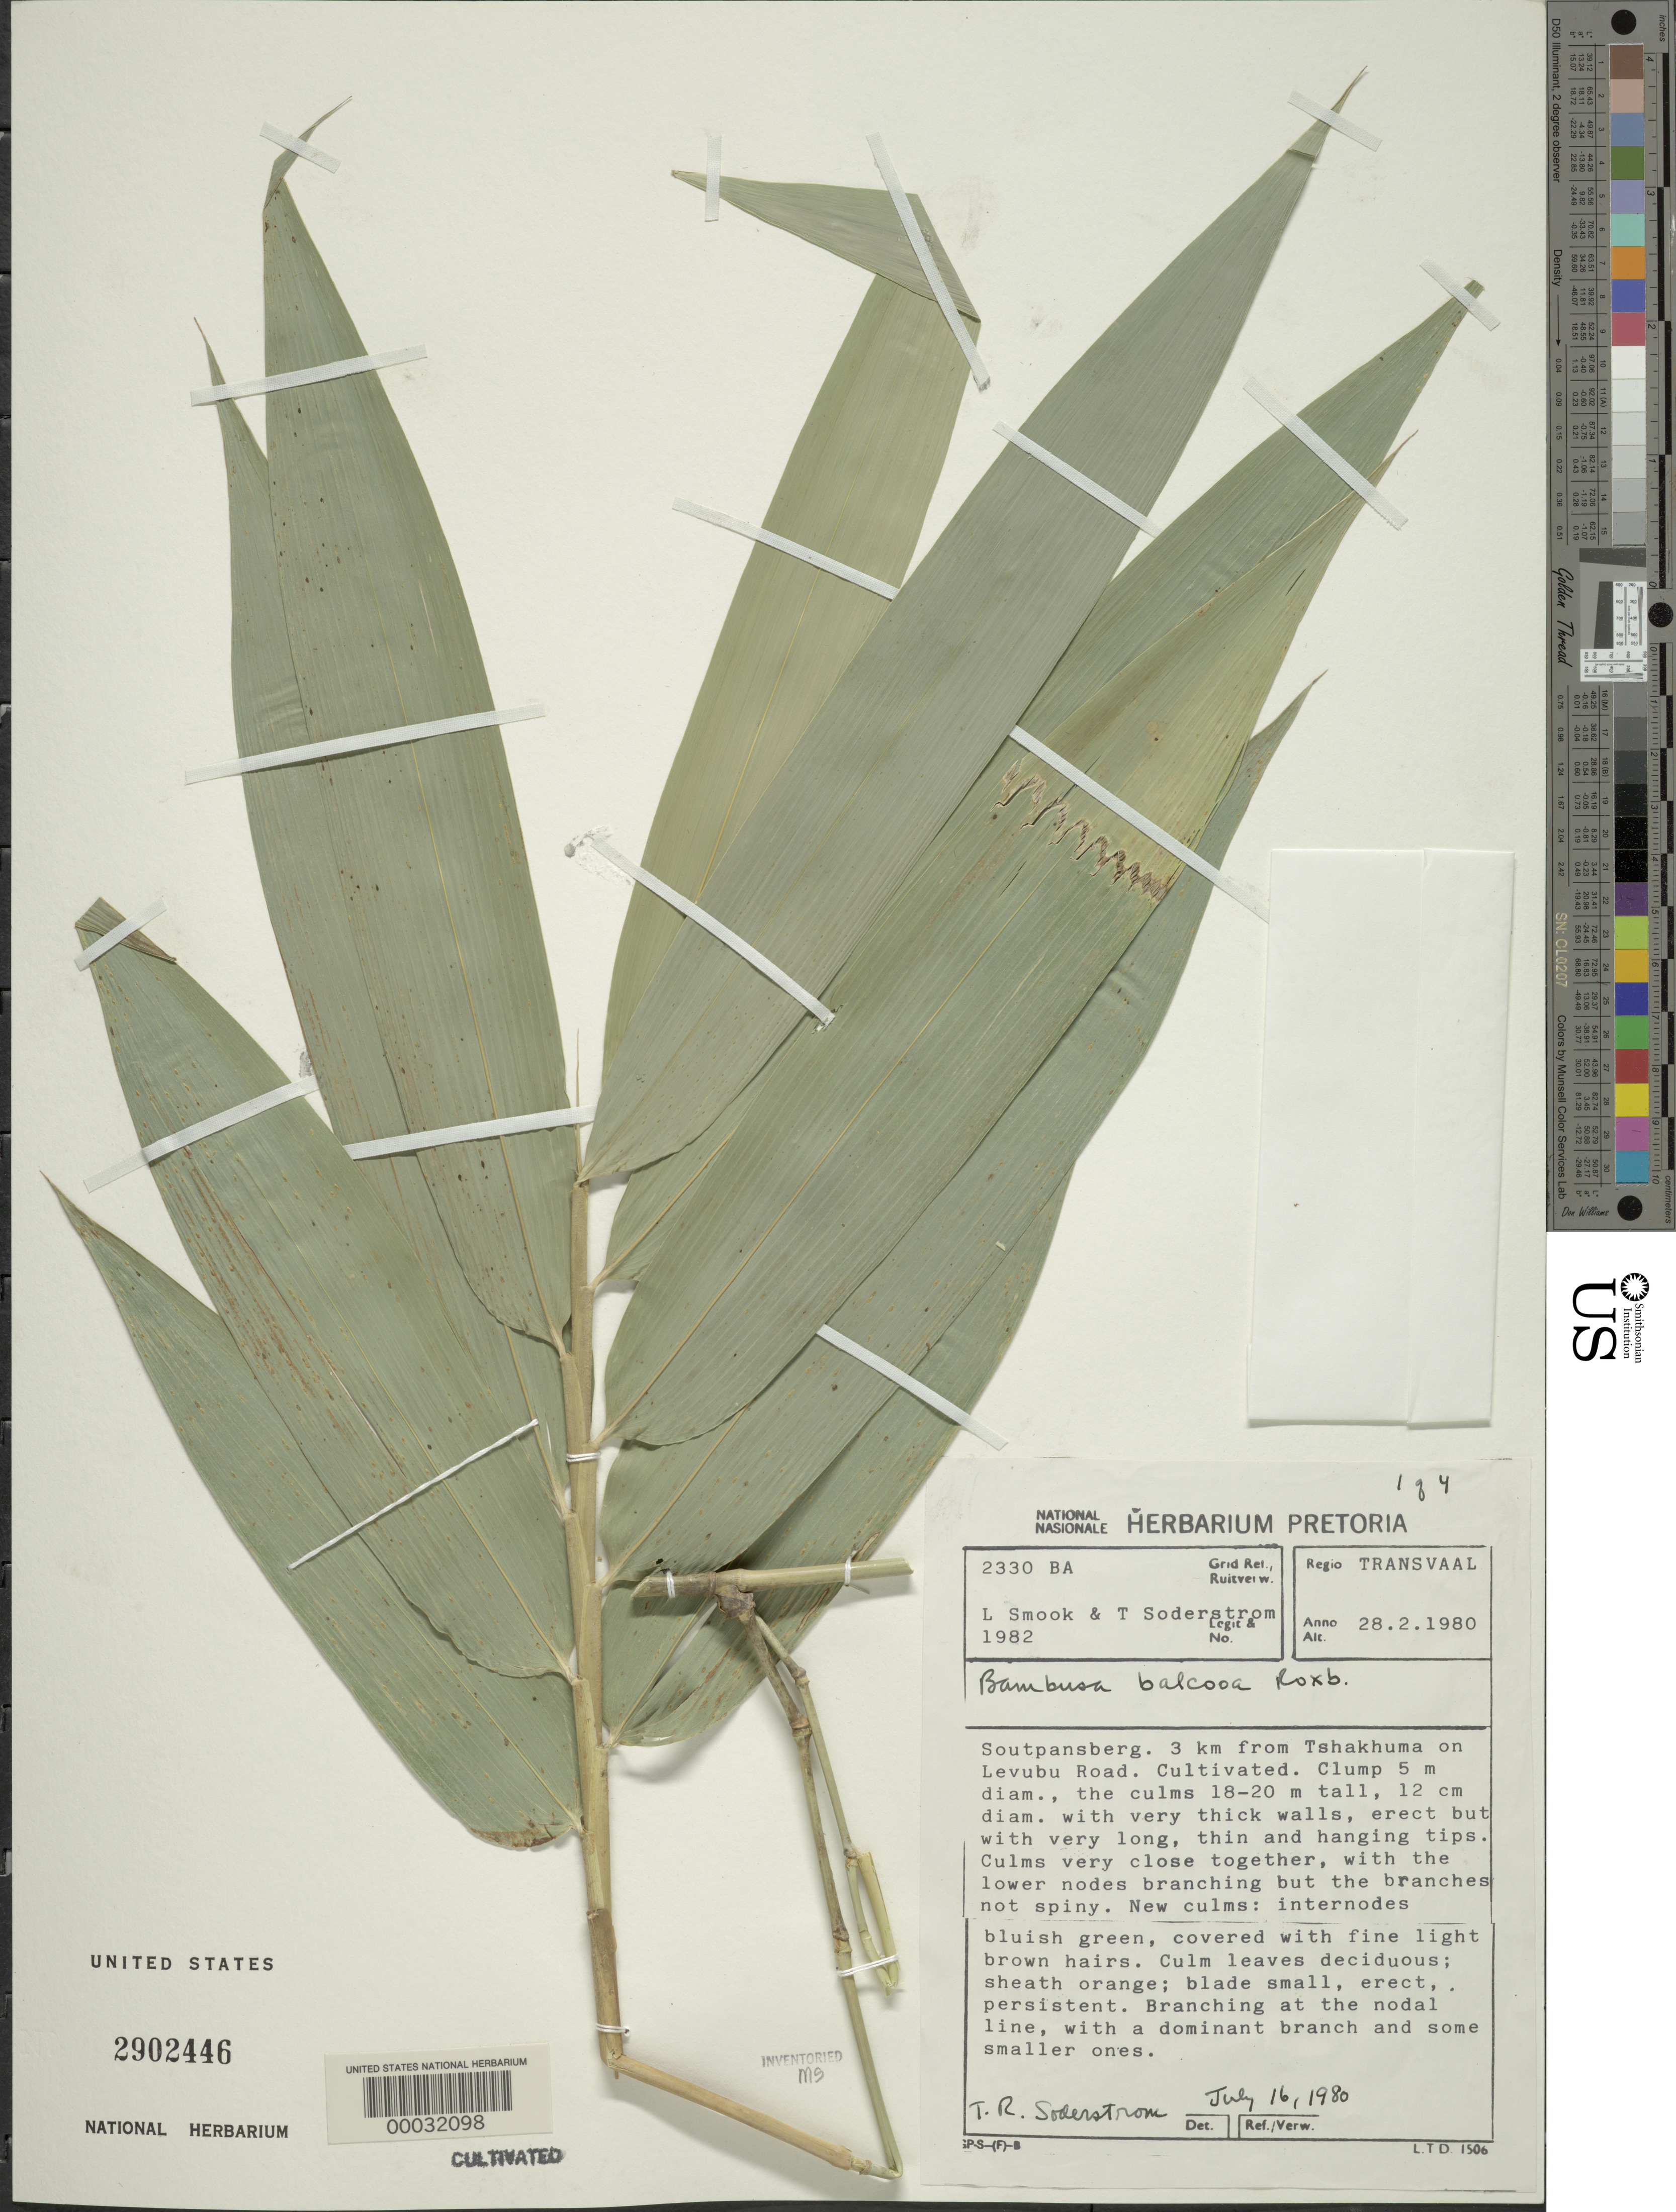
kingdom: Plantae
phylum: Tracheophyta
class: Liliopsida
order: Poales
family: Poaceae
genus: Bambusa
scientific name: Bambusa balcooa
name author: Roxb.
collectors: L. Smook & T. R. Soderstrom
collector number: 2330 Ba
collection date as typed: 28 Feb 1980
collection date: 1980-02-28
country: South Africa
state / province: Limpopo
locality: Soutpansberg, tshakhuma. Transvaal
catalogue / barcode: US 2902446